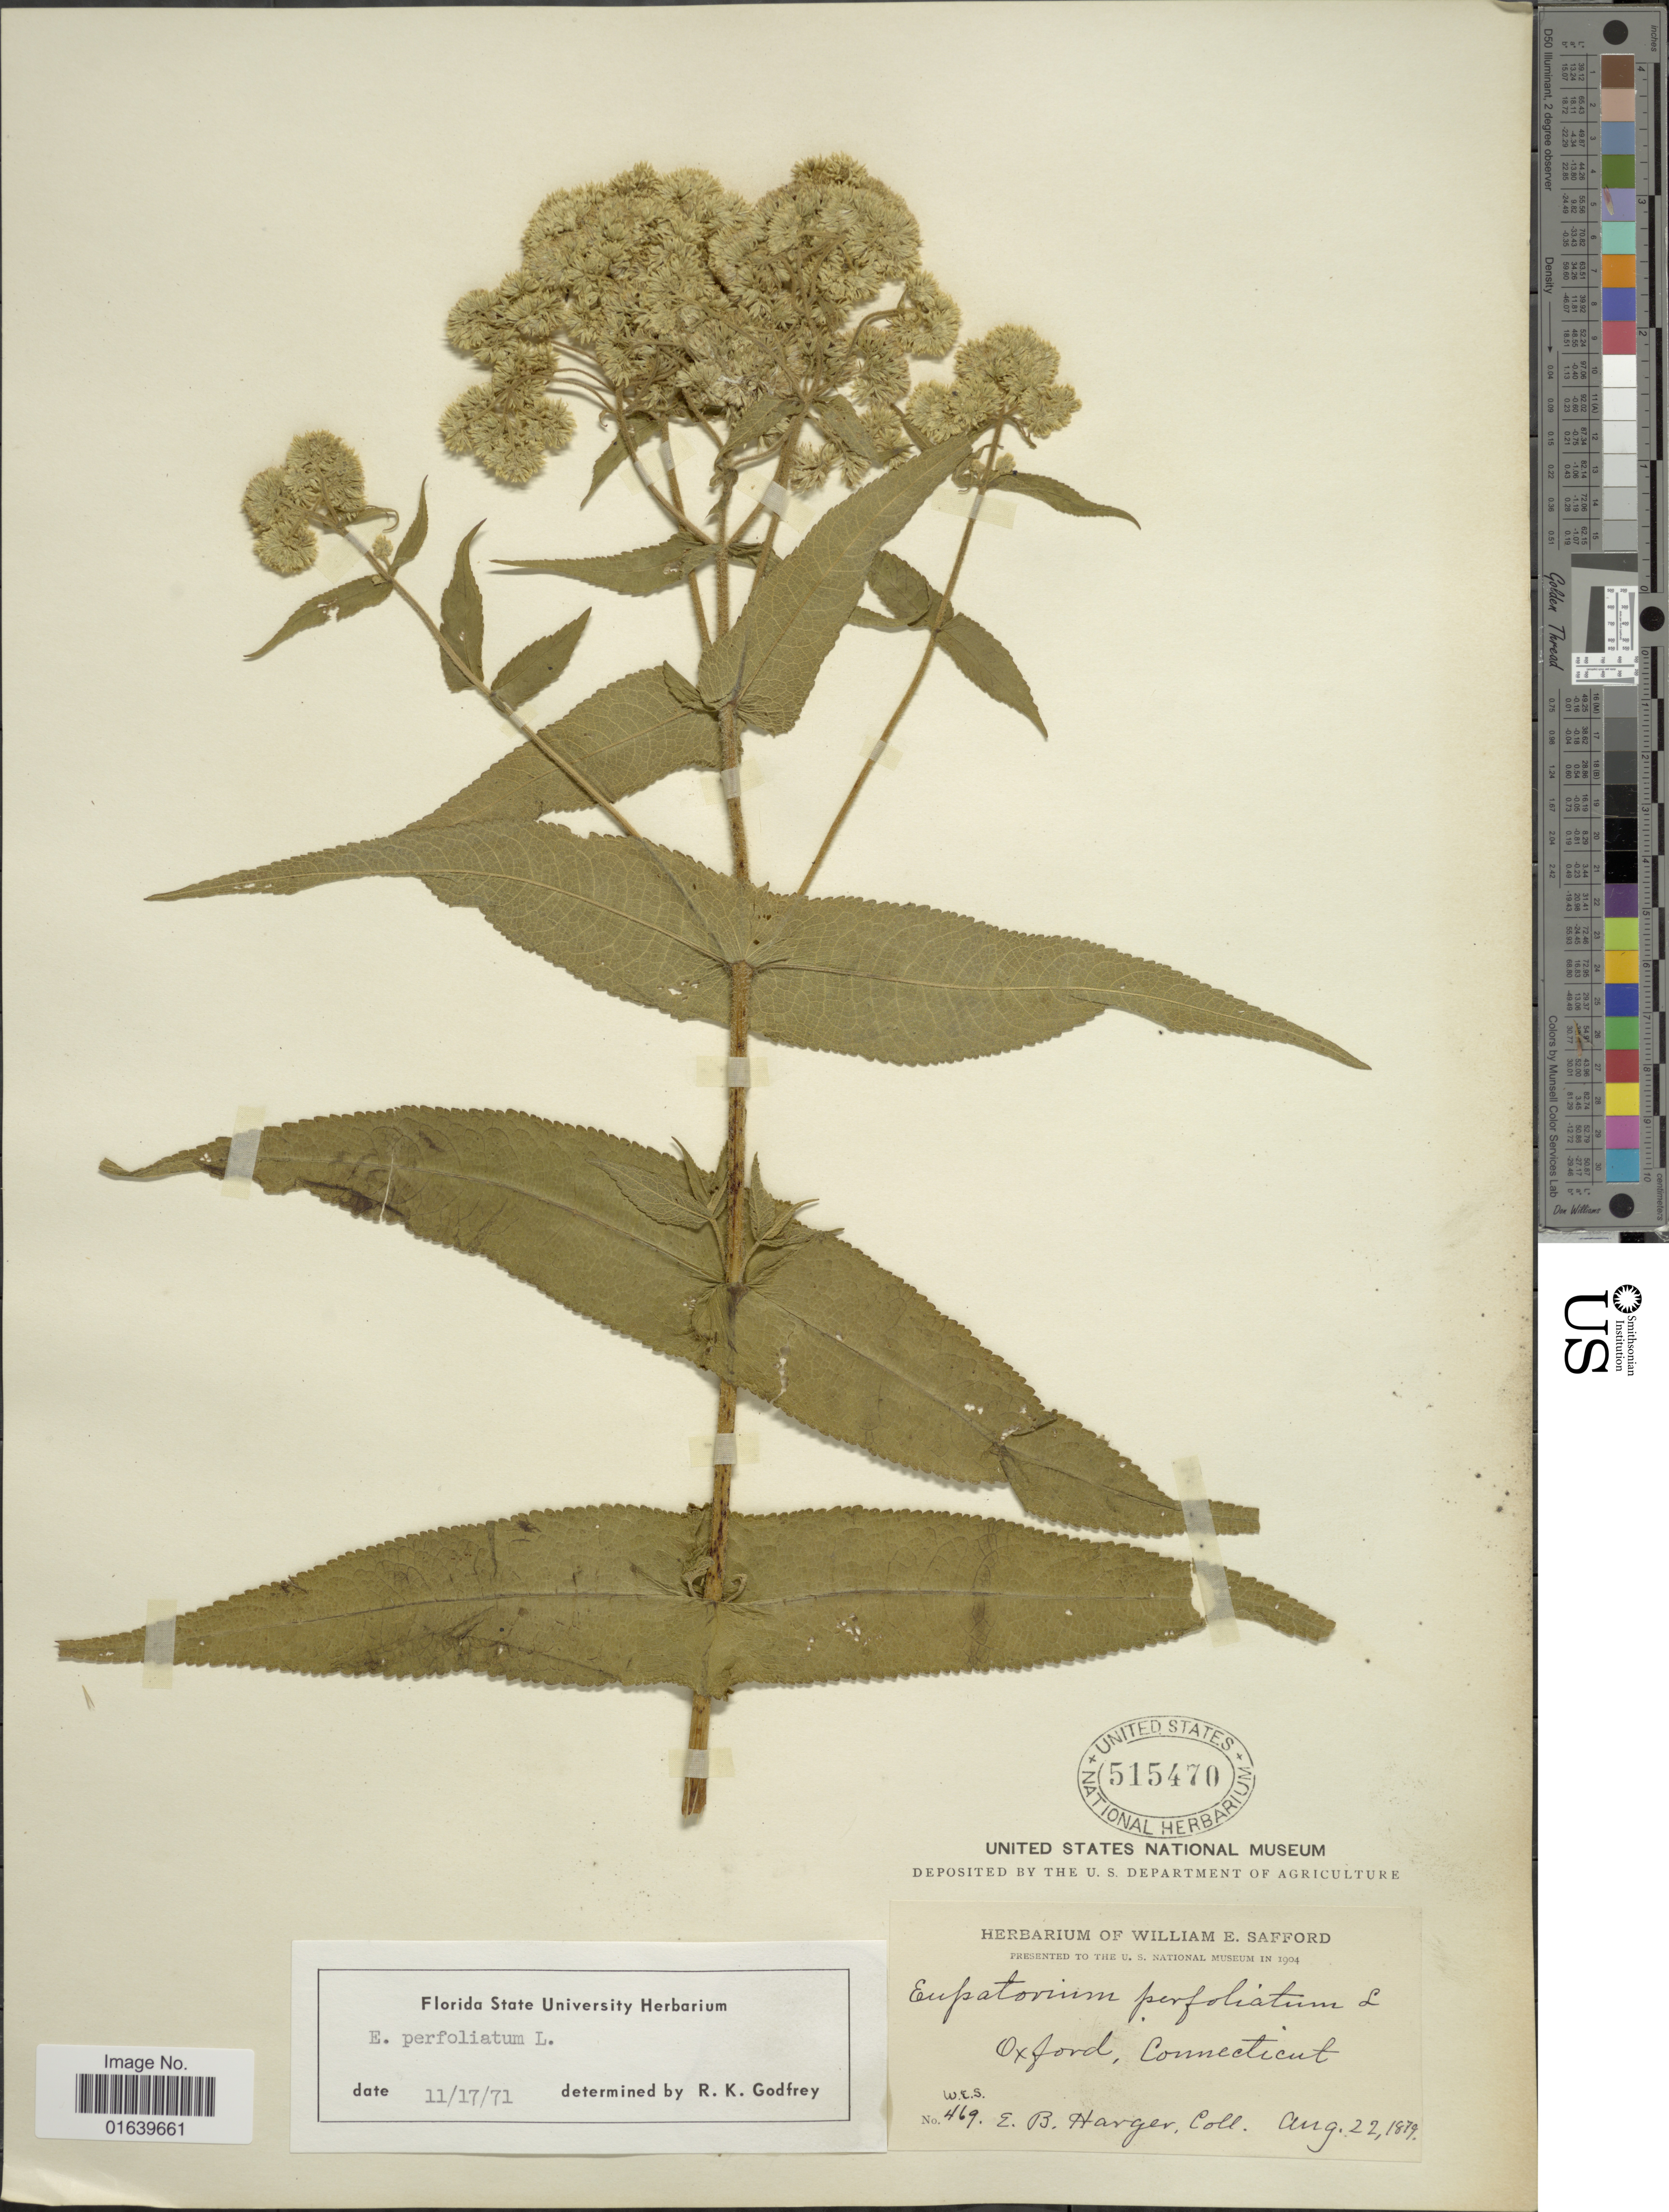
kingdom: Plantae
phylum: Tracheophyta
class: Magnoliopsida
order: Asterales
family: Asteraceae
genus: Eupatorium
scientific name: Eupatorium perfoliatum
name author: L.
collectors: E. B. Harger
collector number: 469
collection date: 1879-08-22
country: United States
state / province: Connecticut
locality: Oxford.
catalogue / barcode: US 515470